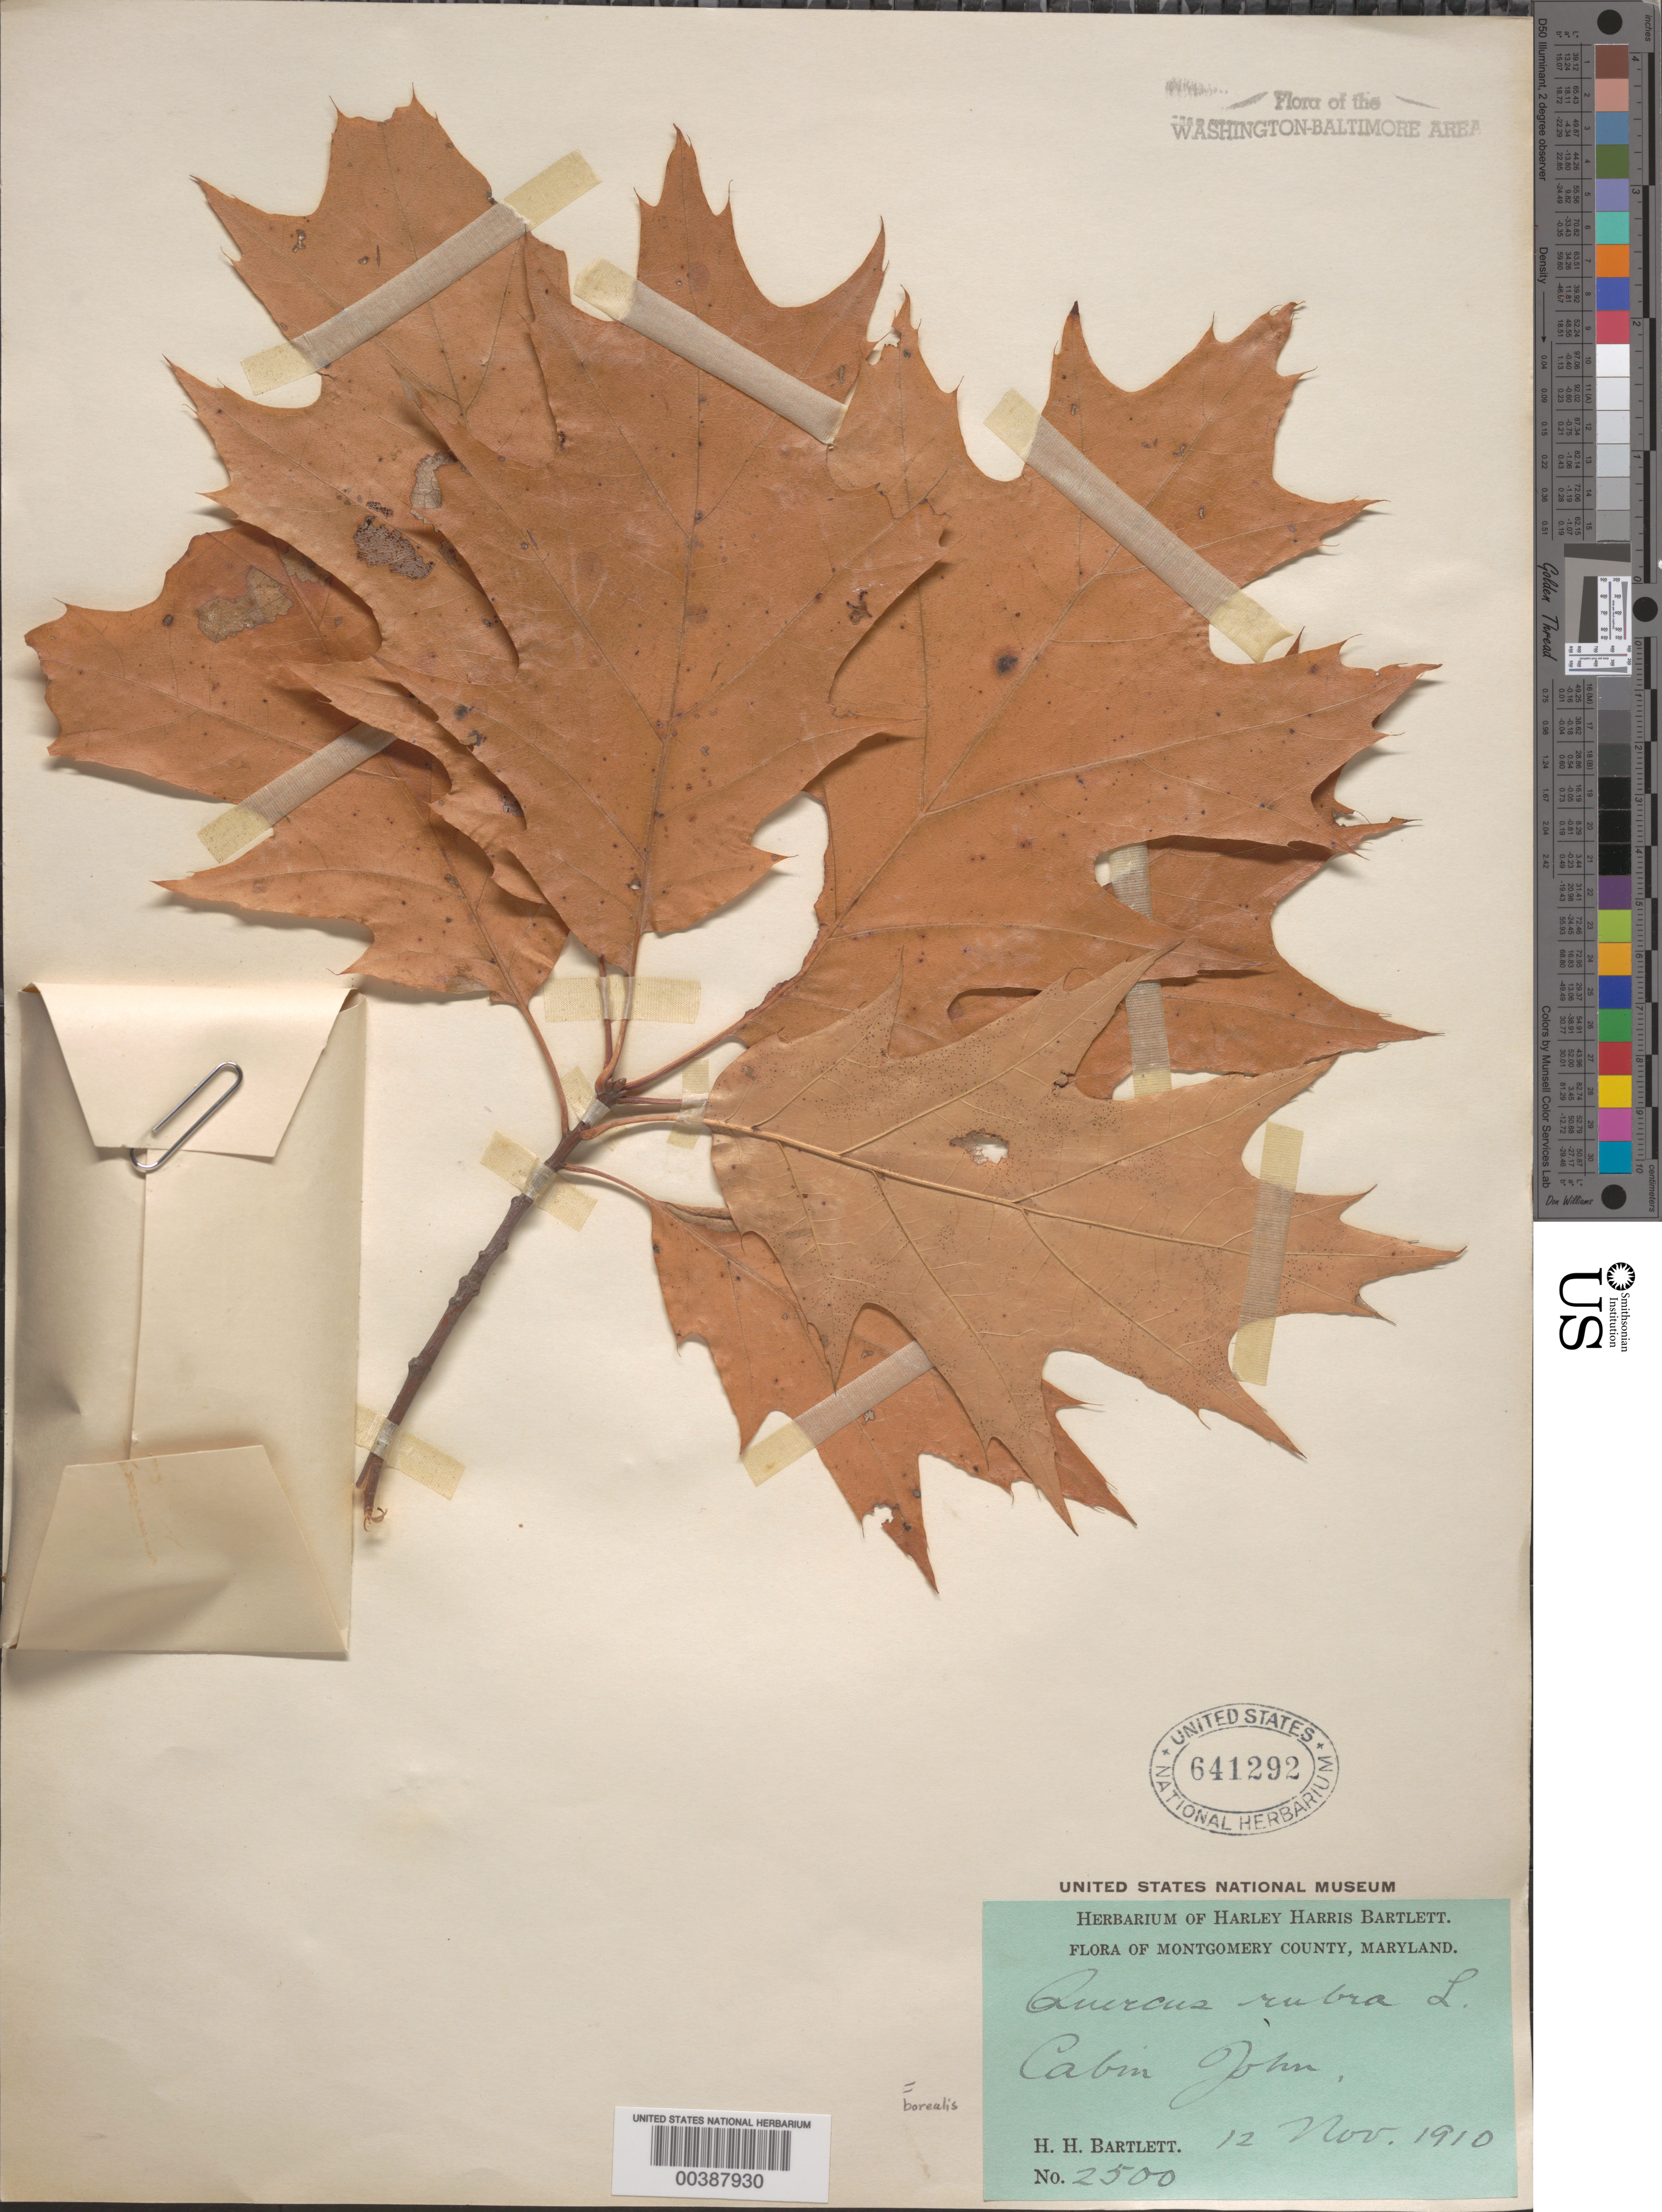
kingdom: Plantae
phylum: Tracheophyta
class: Magnoliopsida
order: Fagales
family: Fagaceae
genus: Quercus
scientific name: Quercus rubra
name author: L.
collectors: H. H. Bartlett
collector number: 2500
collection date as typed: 12 Nov 1910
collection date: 1910-11-12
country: United States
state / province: Maryland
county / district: Montgomery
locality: Cabin John C. & O. Canal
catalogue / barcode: US 641292